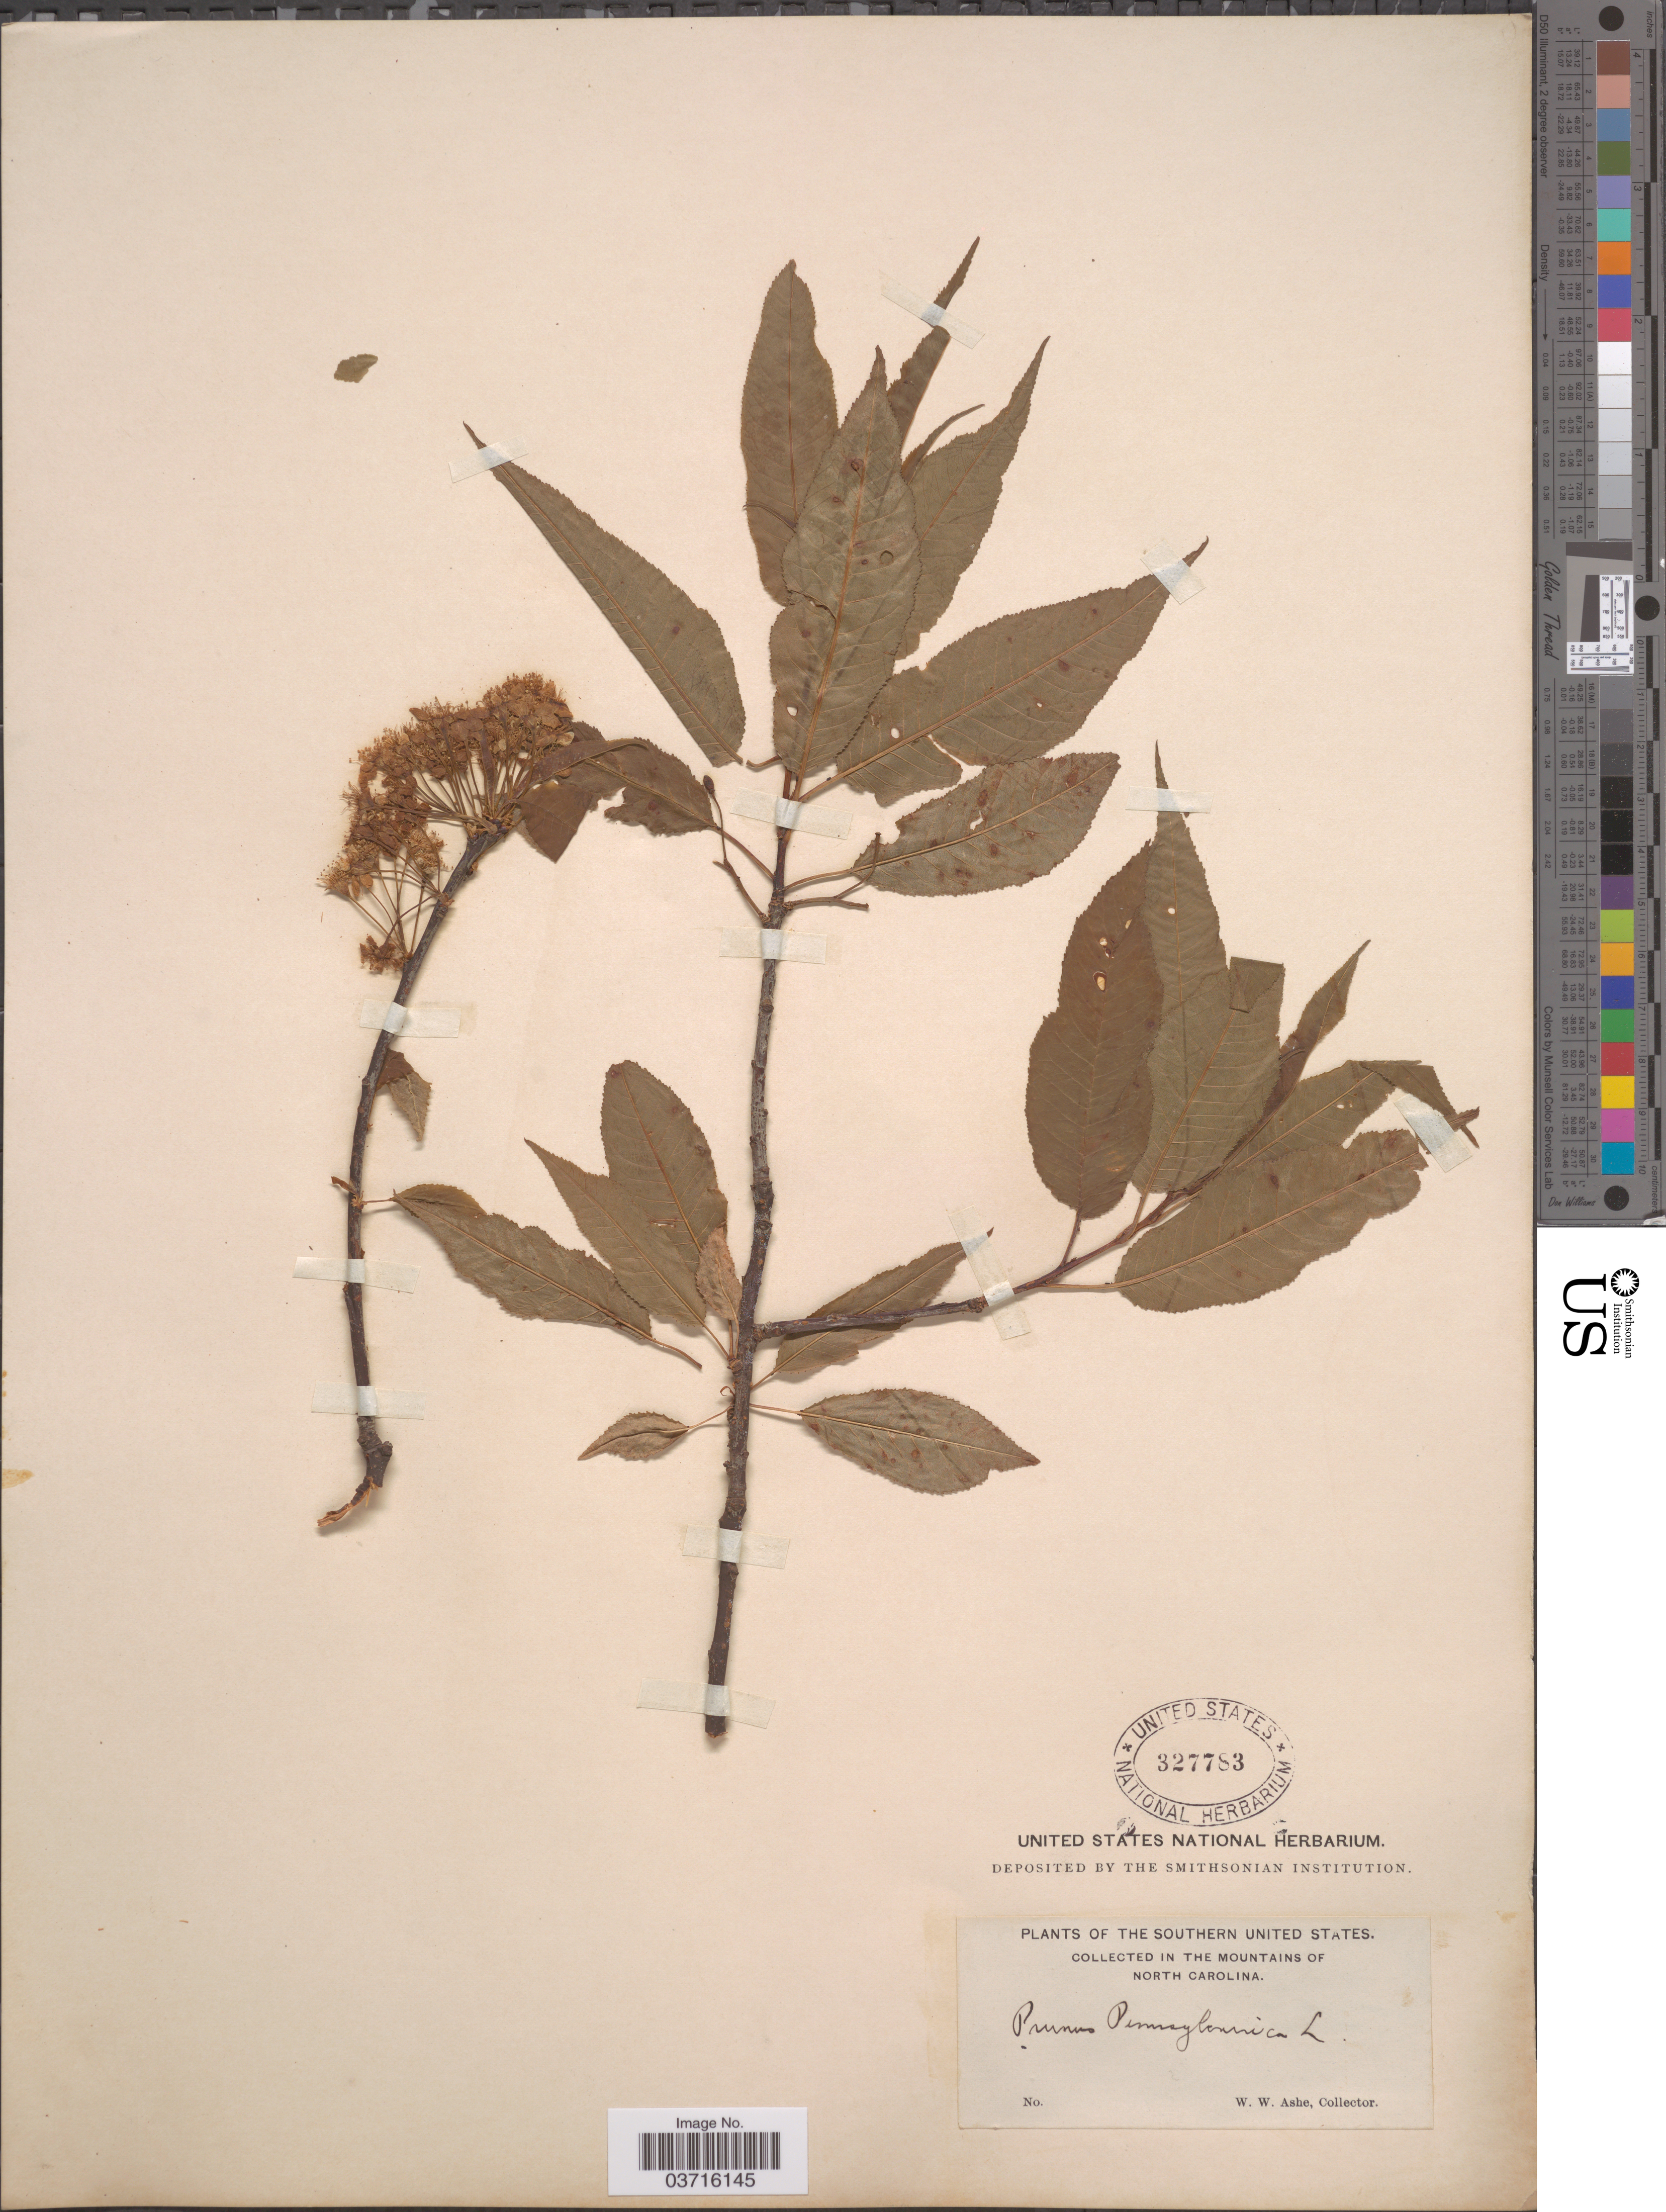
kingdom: Plantae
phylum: Tracheophyta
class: Magnoliopsida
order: Rosales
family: Rosaceae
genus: Prunus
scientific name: Prunus pensylvanica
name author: L. f.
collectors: W. W. Ashe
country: United States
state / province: North Carolina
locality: The Southern United States. In The mountains of North Carolina.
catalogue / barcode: US 327783